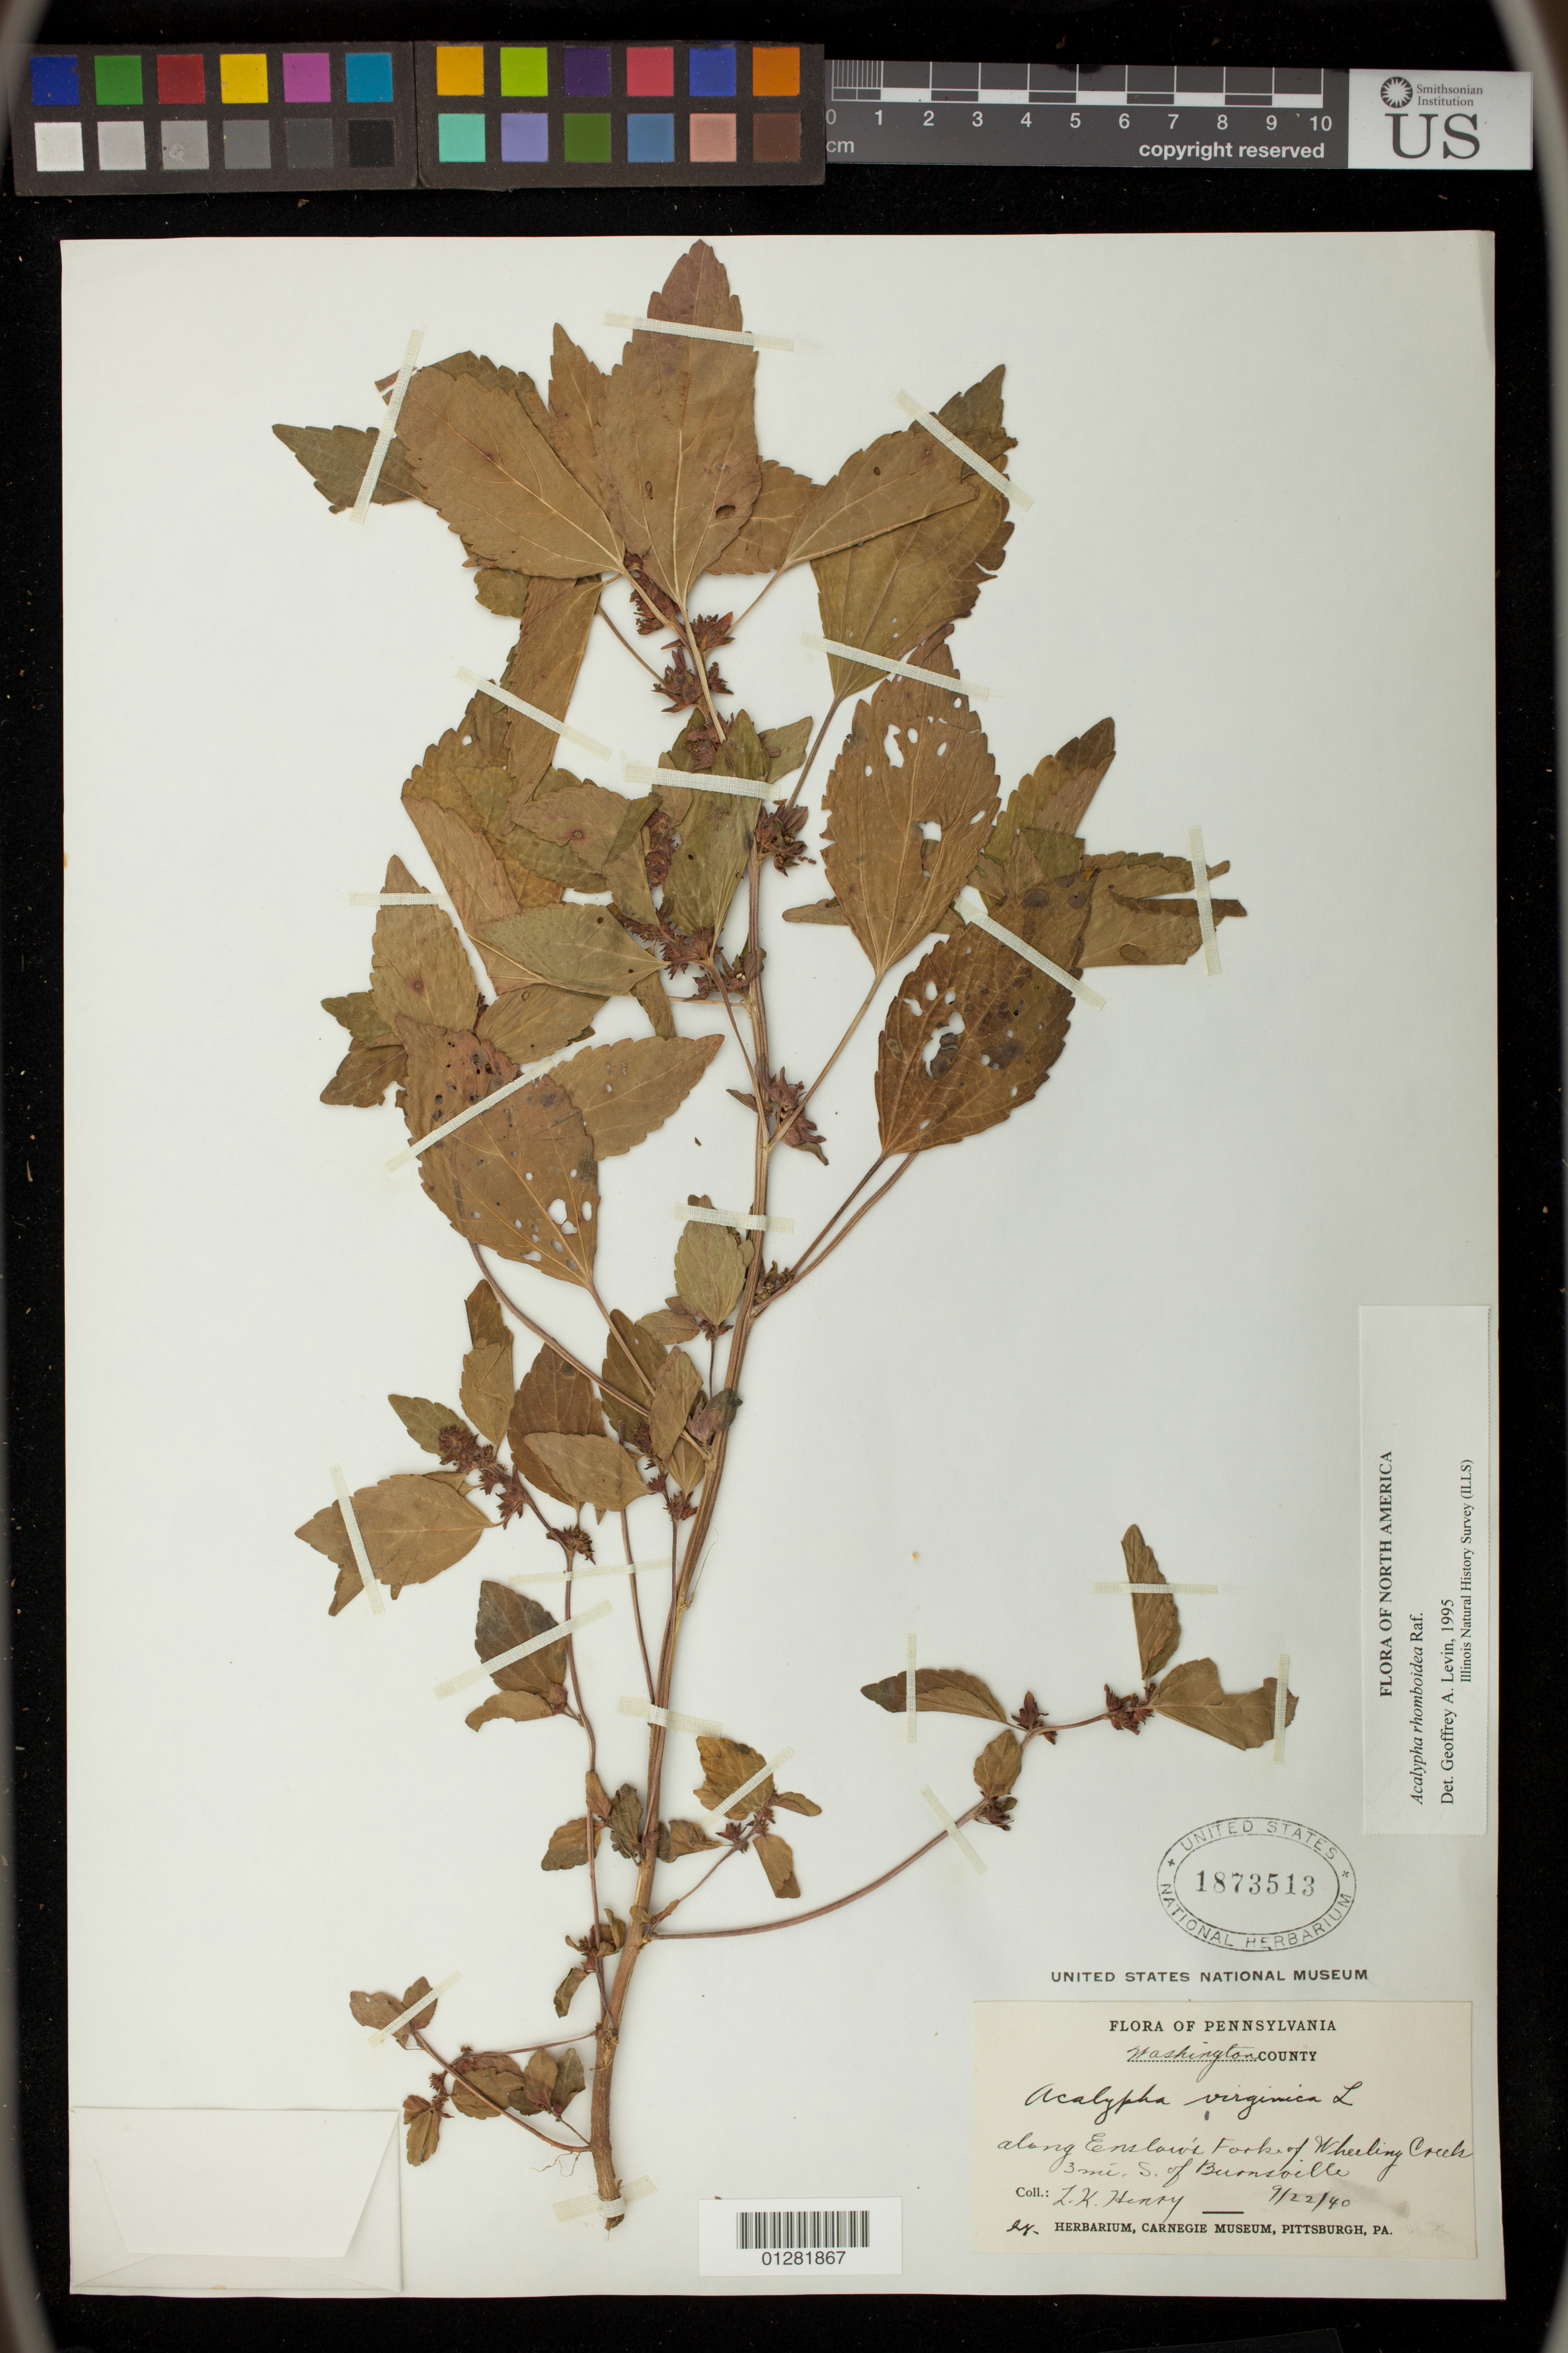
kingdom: Plantae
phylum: Tracheophyta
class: Magnoliopsida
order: Malpighiales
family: Euphorbiaceae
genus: Acalypha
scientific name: Acalypha rhomboidea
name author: Raf.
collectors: L. K. Henry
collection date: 1940-09-22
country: United States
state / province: Pennsylvania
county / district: Washington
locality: Along Enslaw's Fork of Wheeling Creek, 3 mi. S. of Burnsville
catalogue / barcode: US 1873513